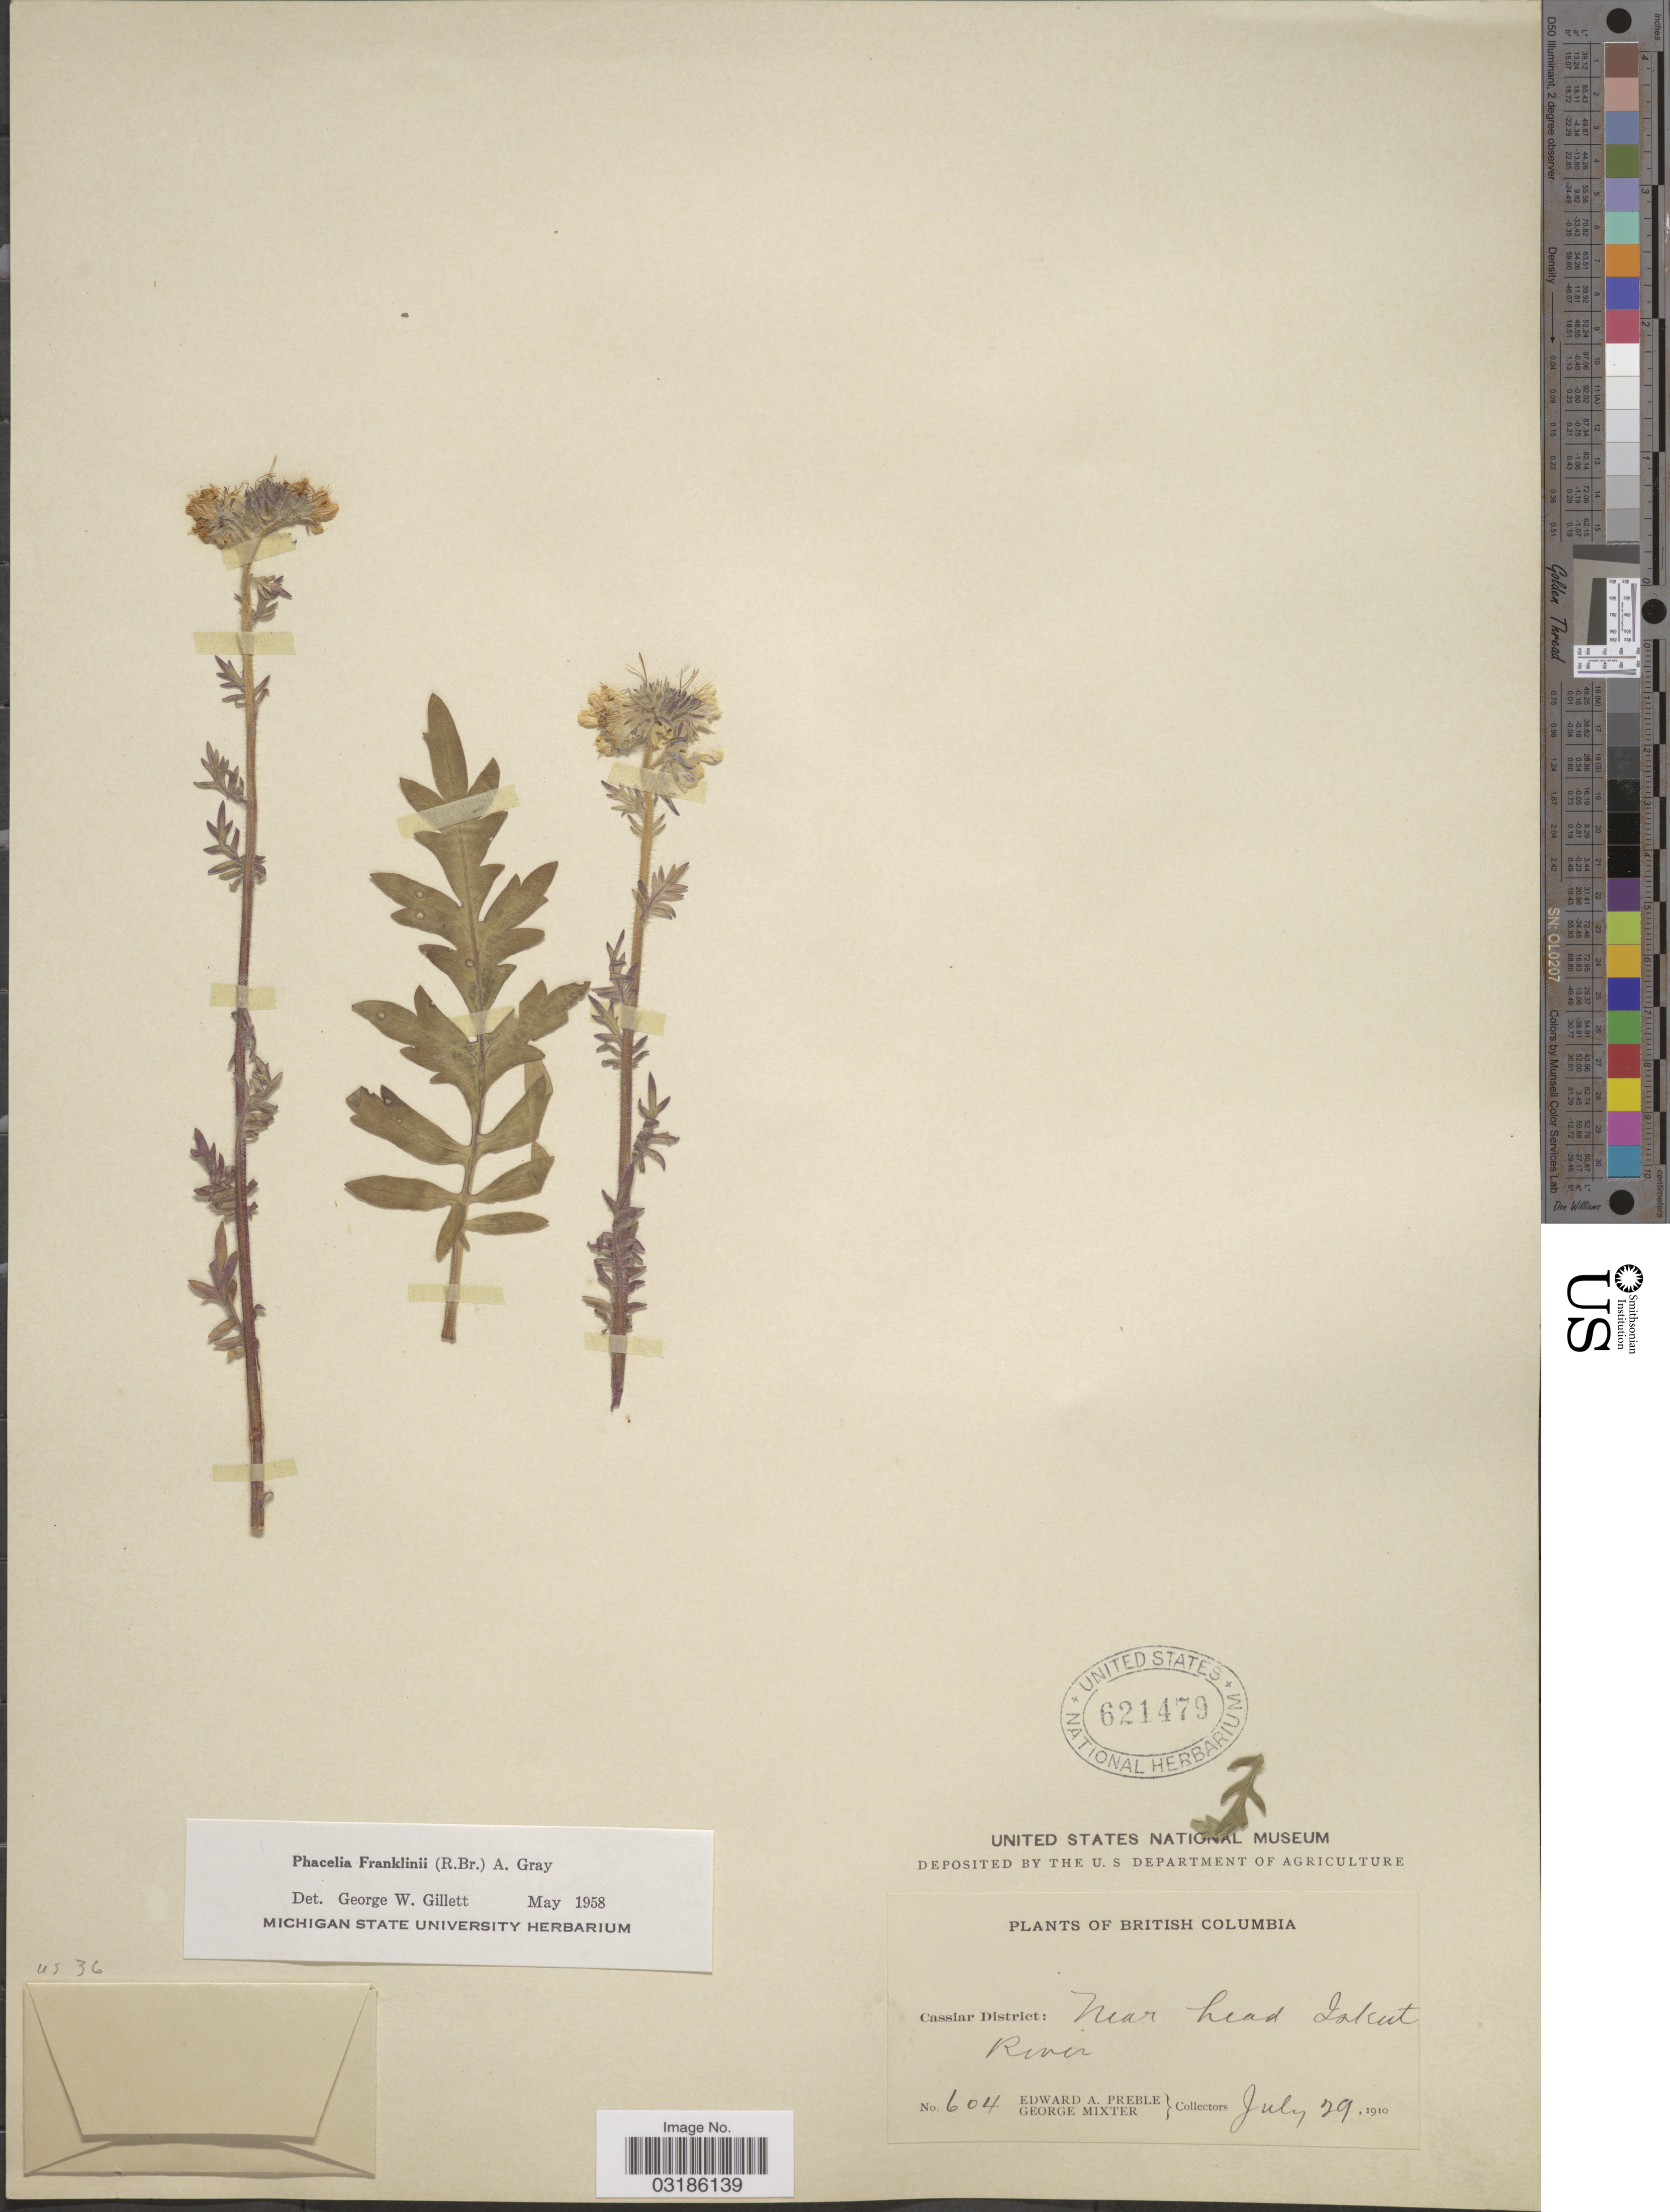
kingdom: Plantae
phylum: Tracheophyta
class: Magnoliopsida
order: Boraginales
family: Hydrophyllaceae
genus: Phacelia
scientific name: Phacelia franklinii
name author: Nutt.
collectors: E. Preble & G. Mixter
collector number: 604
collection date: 1910-07-29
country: Canada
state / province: British Columbia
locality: Cassiar District: Near head Iskut River.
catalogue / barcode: US 621479